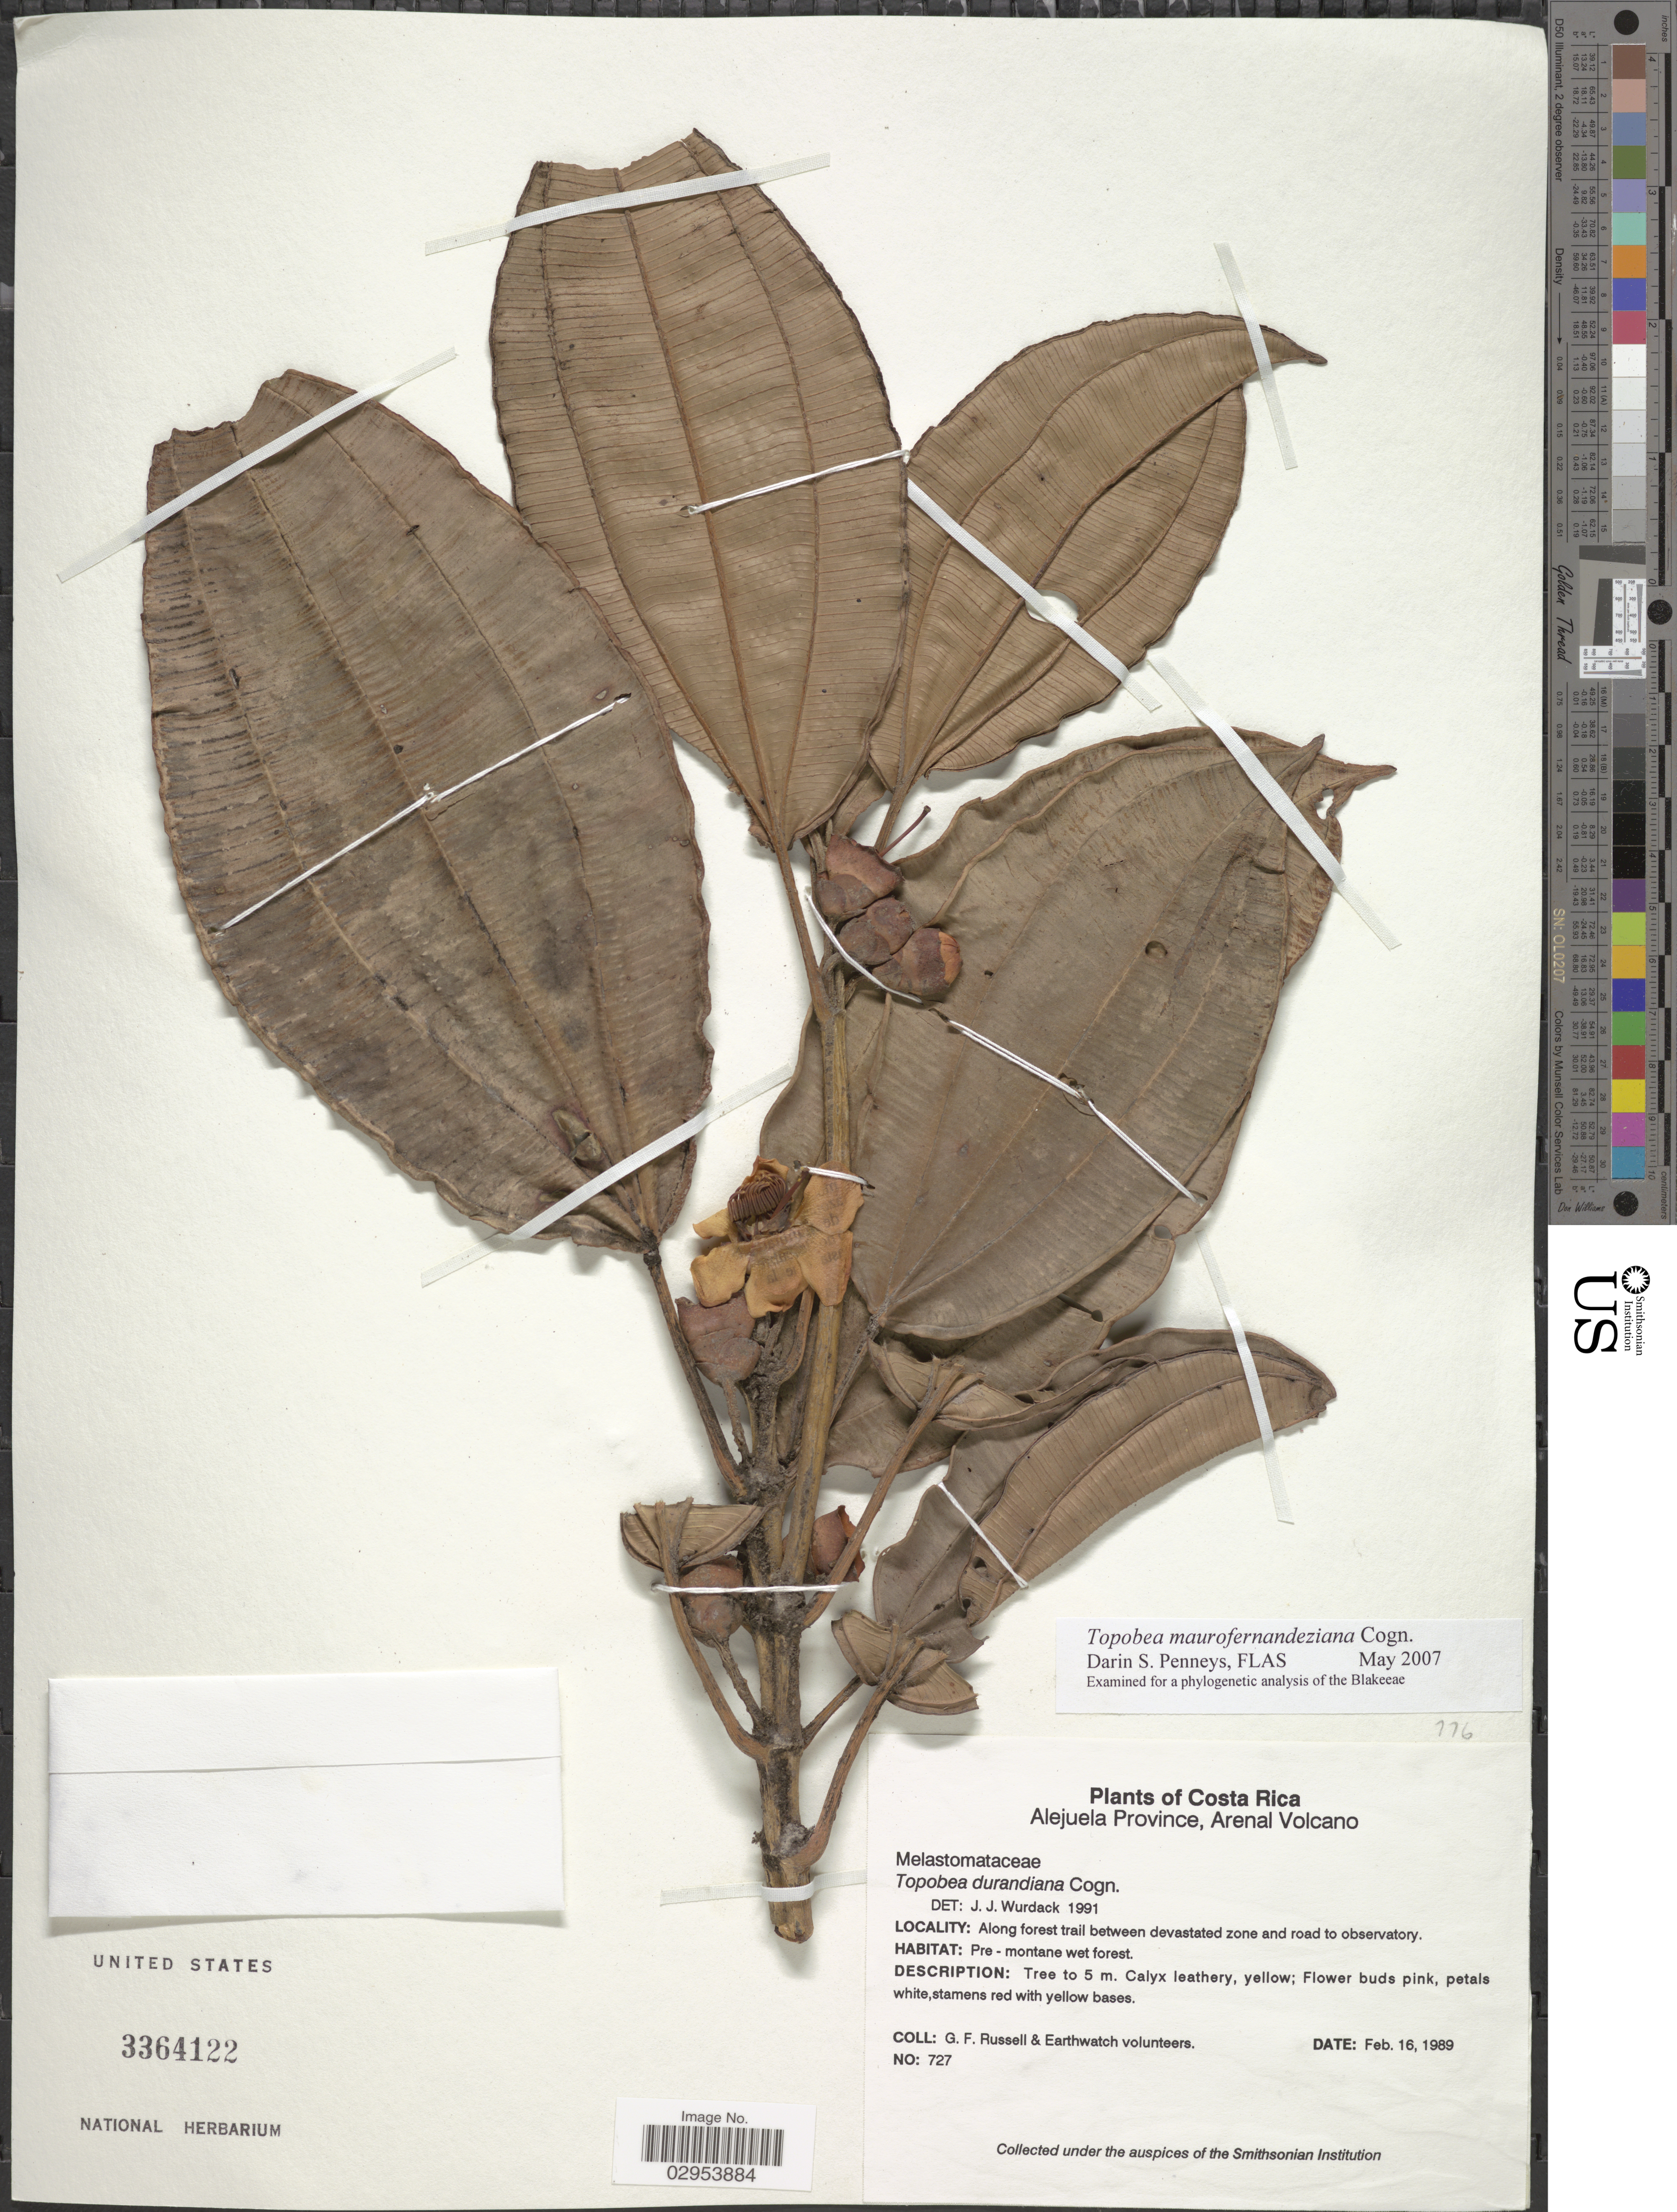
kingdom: Plantae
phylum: Tracheophyta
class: Magnoliopsida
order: Myrtales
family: Melastomataceae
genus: Topobea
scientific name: Topobea maurofernandeziana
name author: Cogn.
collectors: G. Russell & Earthwatch Volunteers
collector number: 727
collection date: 1989-02-16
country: Costa Rica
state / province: Alajuela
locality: Arenal Volcano. Along forest trail between devastated zone and road to observatory.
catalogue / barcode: US 3364122